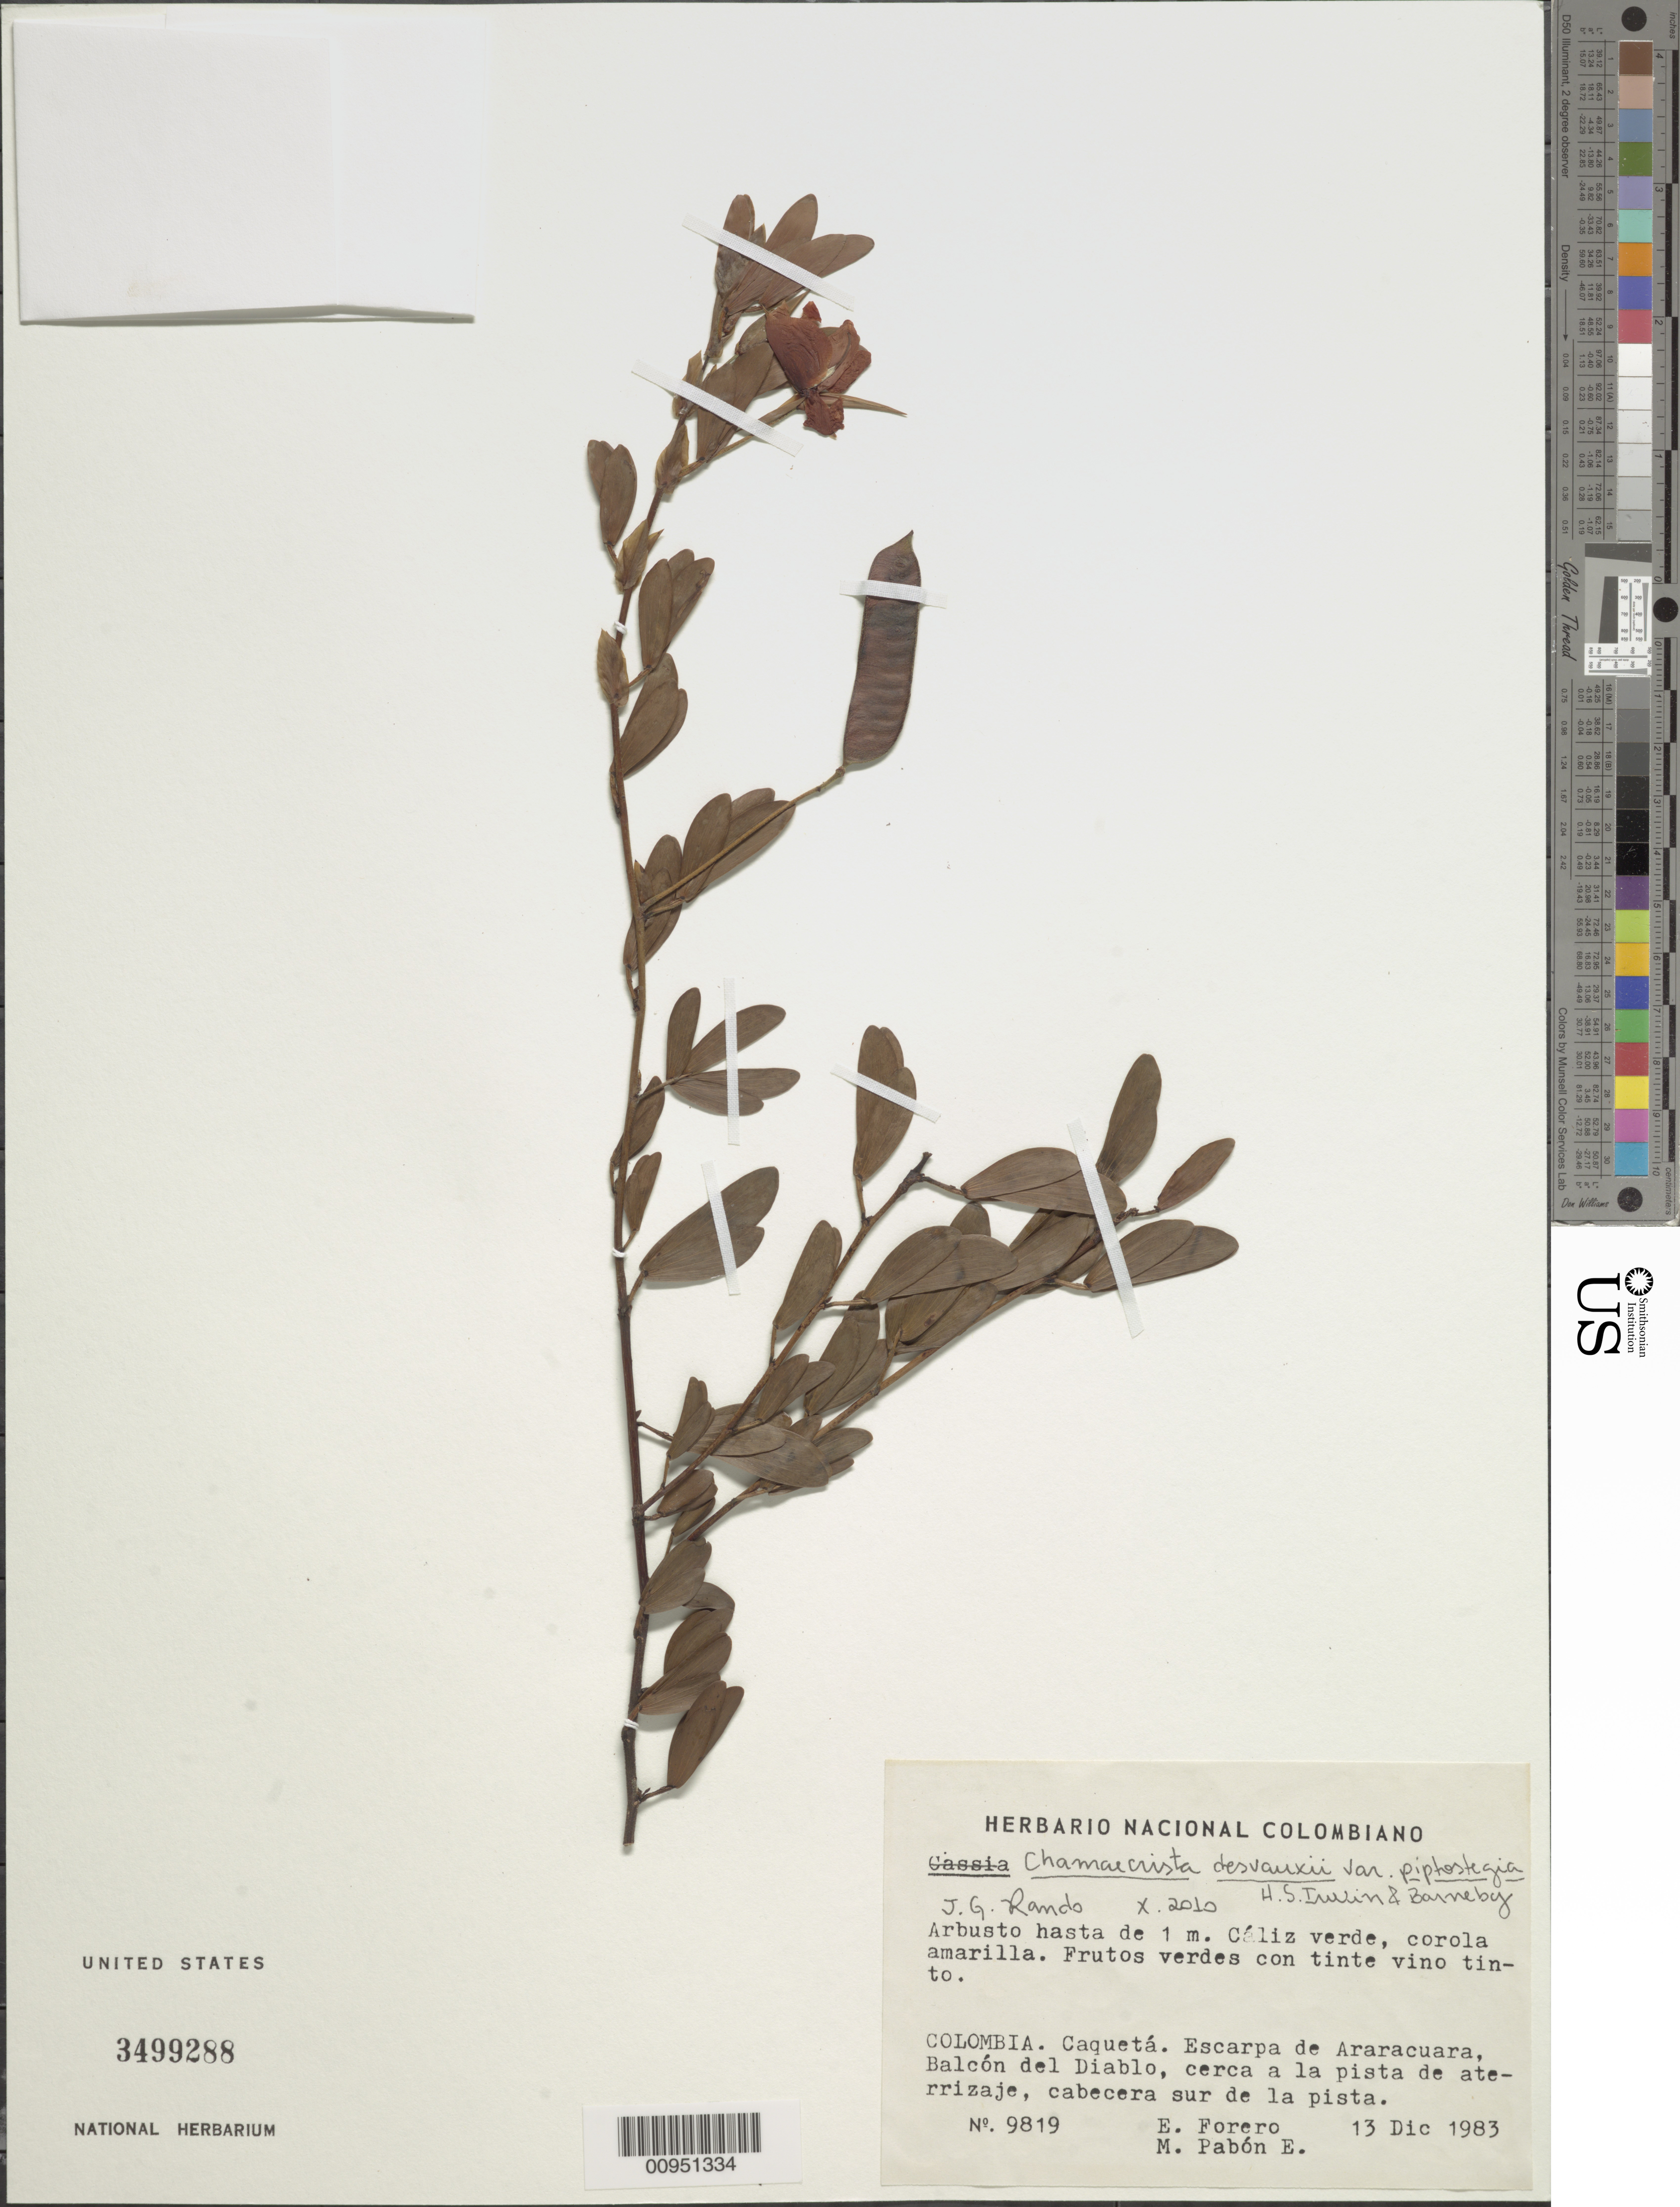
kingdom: Plantae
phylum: Tracheophyta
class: Magnoliopsida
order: Fabales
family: Fabaceae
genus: Chamaecrista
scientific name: Chamaecrista desvauxii var. piptostegia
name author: H.S. Irwin & Barneby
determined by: Rando, Juliana G., Universidade de Sao Paolo, Brasil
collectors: E. Forero & M. A. Pabon E.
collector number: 9819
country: Colombia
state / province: Caquetá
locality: Escarpa de Araracuara, Balcon del Diablo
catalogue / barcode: US 3499288